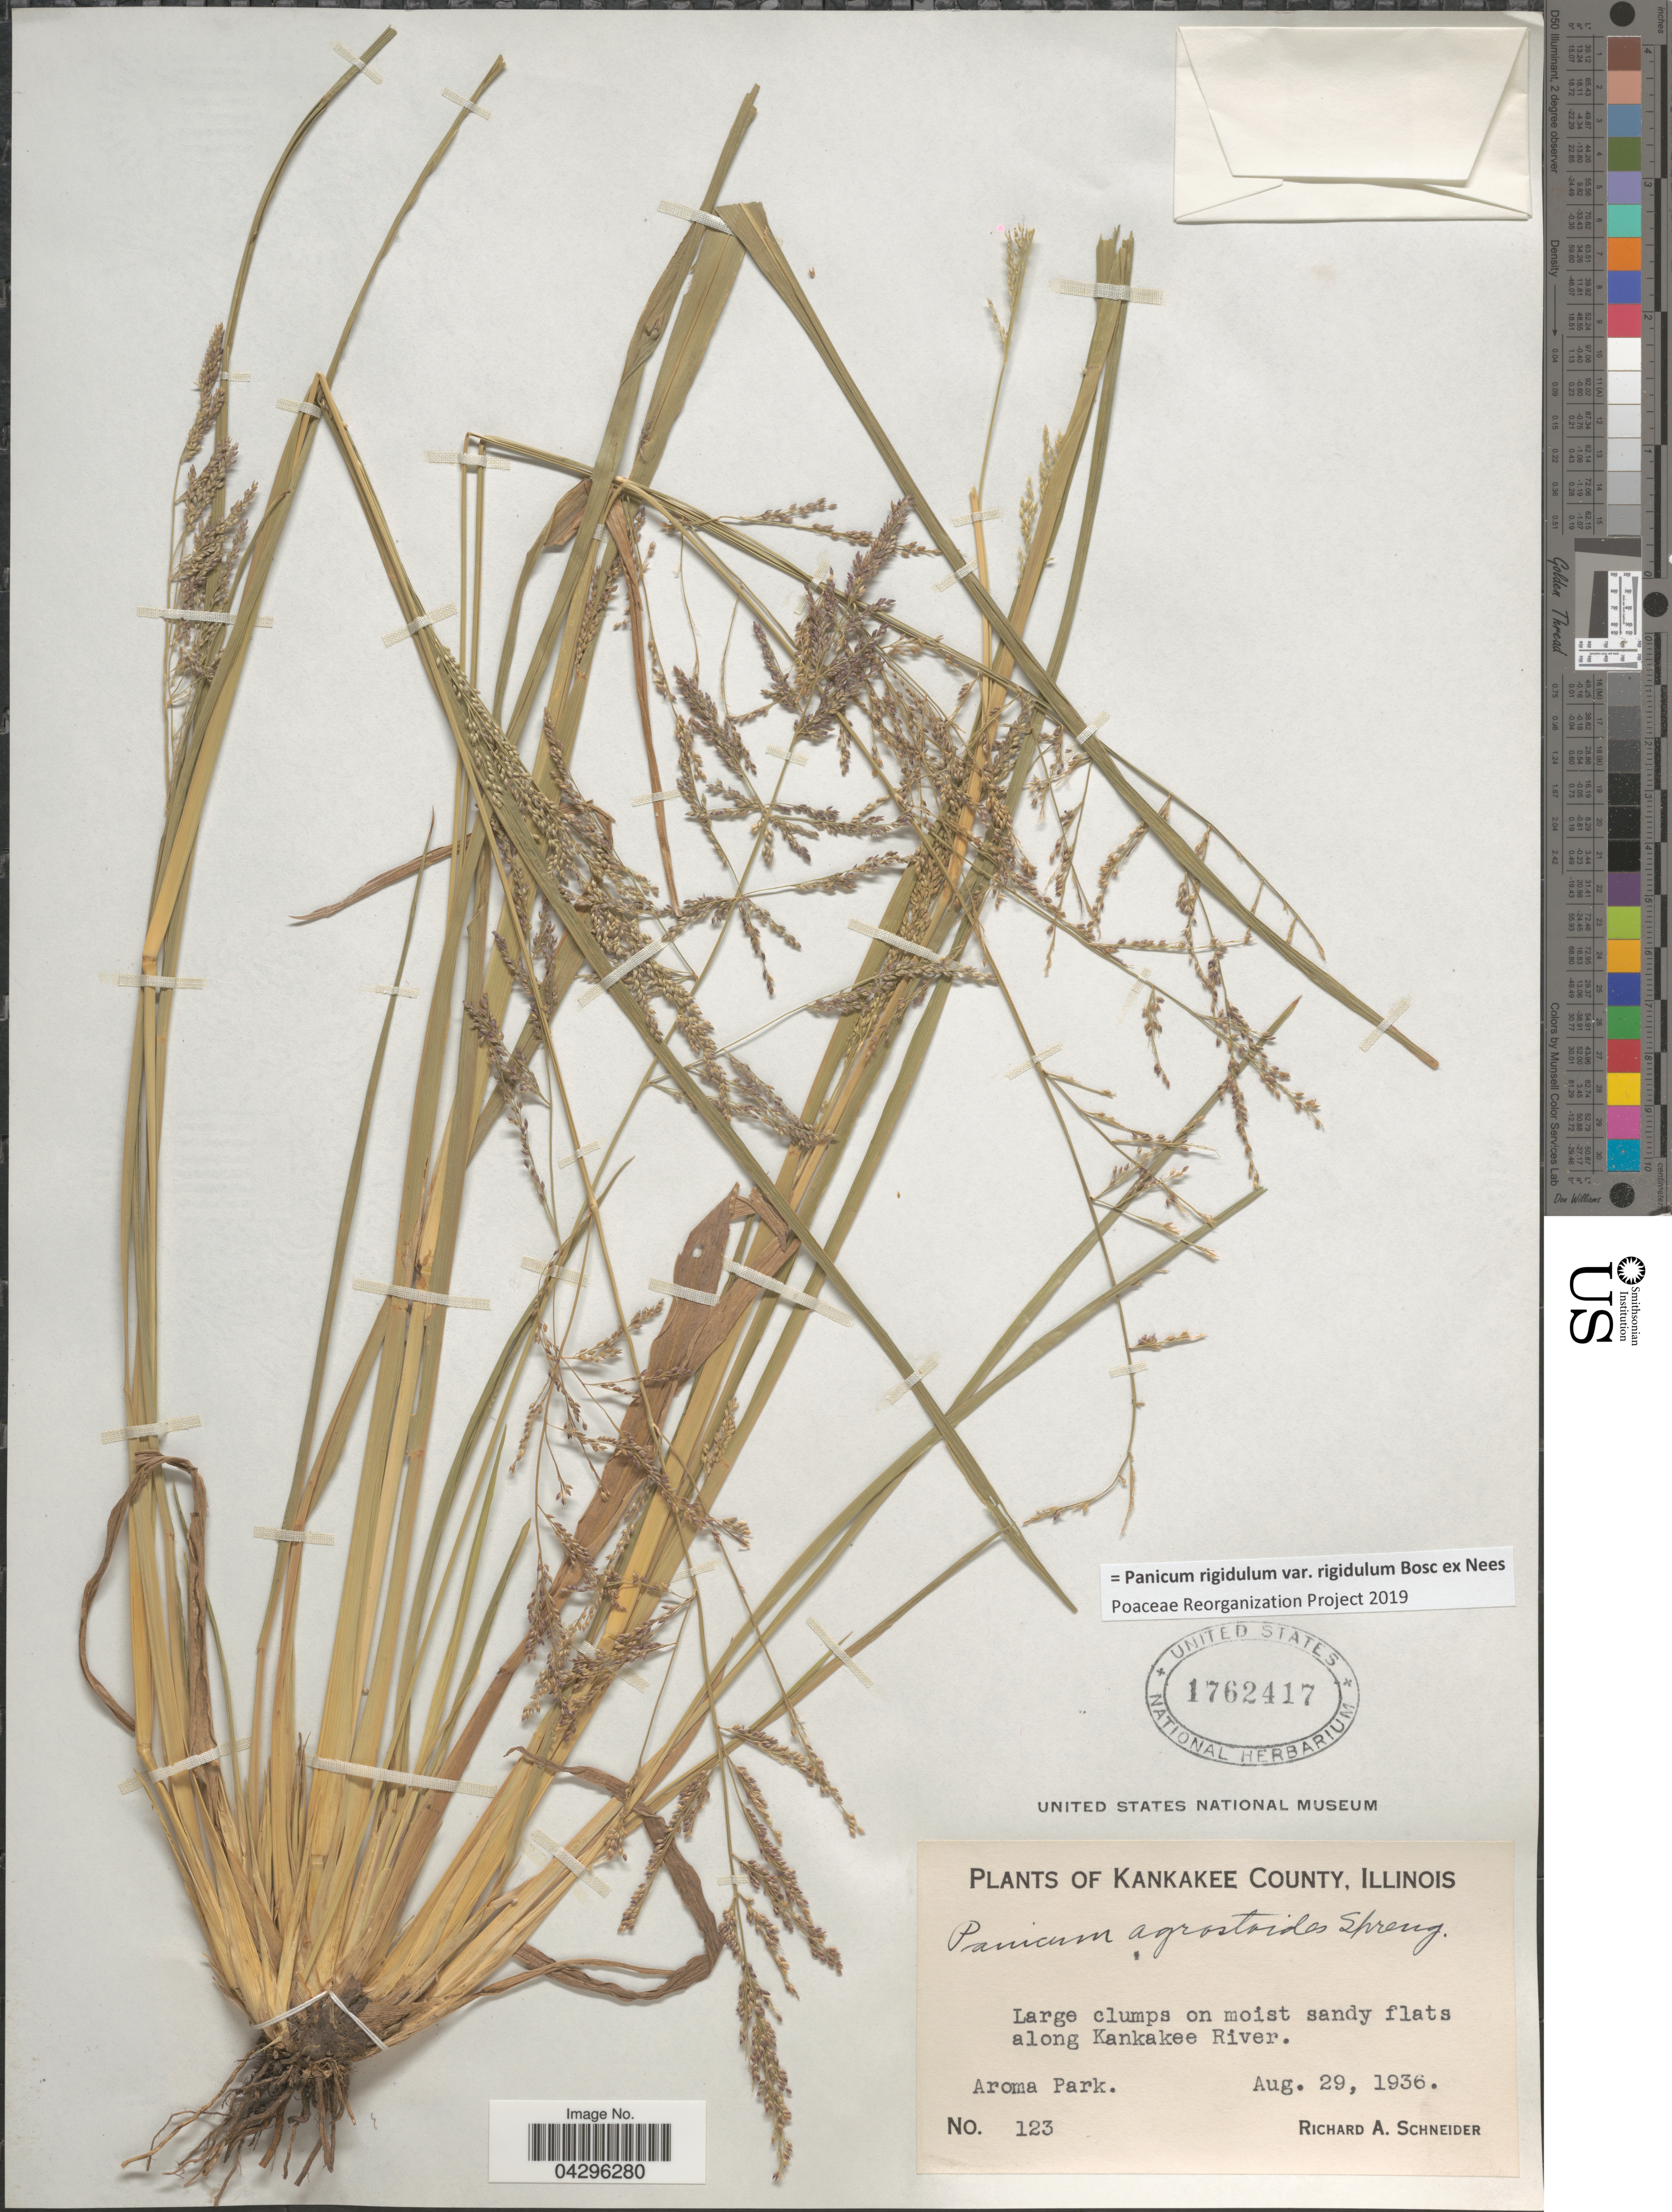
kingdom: Plantae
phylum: Tracheophyta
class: Liliopsida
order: Poales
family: Poaceae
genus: Panicum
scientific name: Panicum rigidulum var. rigidulum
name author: Bosc ex Nees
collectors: R. A. Schneider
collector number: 123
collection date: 1936-08-29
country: United States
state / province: Illinois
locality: Kankakee County. Large clumps on moist sandy flats along Kankakee River. Aroma Park.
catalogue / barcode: US 1762417